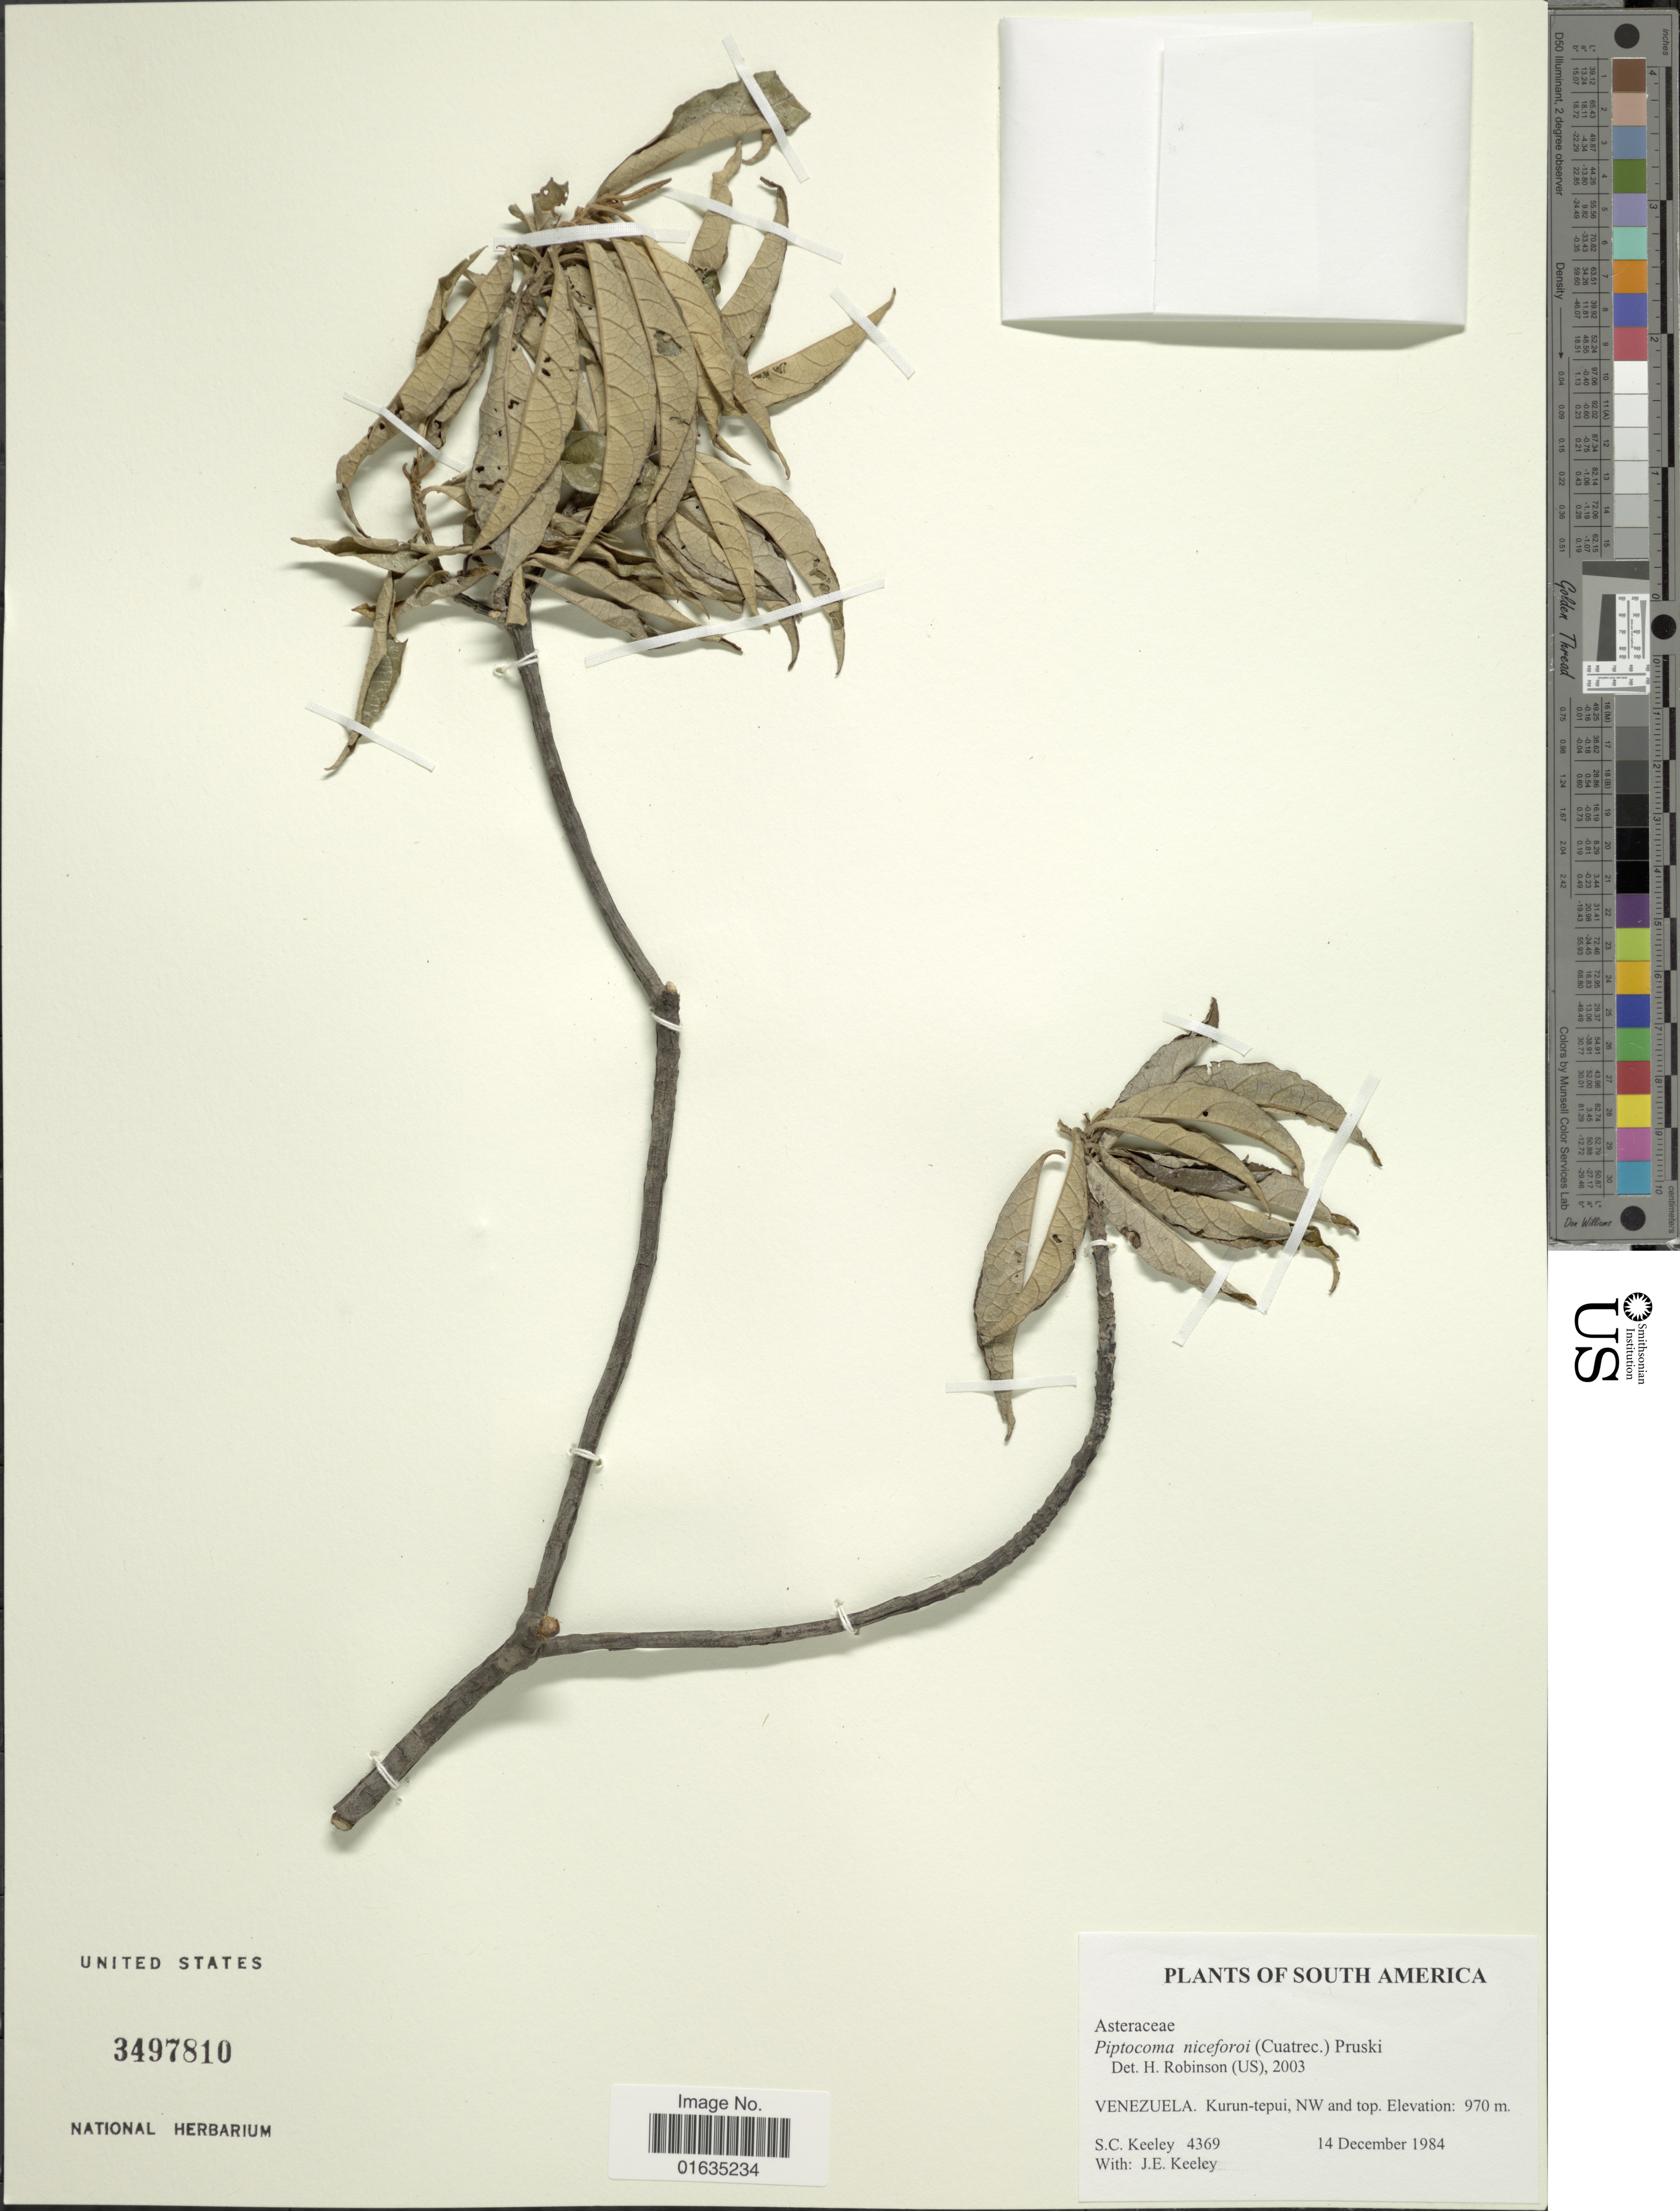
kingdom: Plantae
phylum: Tracheophyta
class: Magnoliopsida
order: Asterales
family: Asteraceae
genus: Piptocoma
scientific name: Piptocoma niceforoi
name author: (Cuatrec.) H. Rob.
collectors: S. C. Keeley & J. E. Keeley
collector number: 4369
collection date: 1984-12-14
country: Venezuela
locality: south America, Kurun-tepui, NW and top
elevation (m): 970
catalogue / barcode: US 3497810